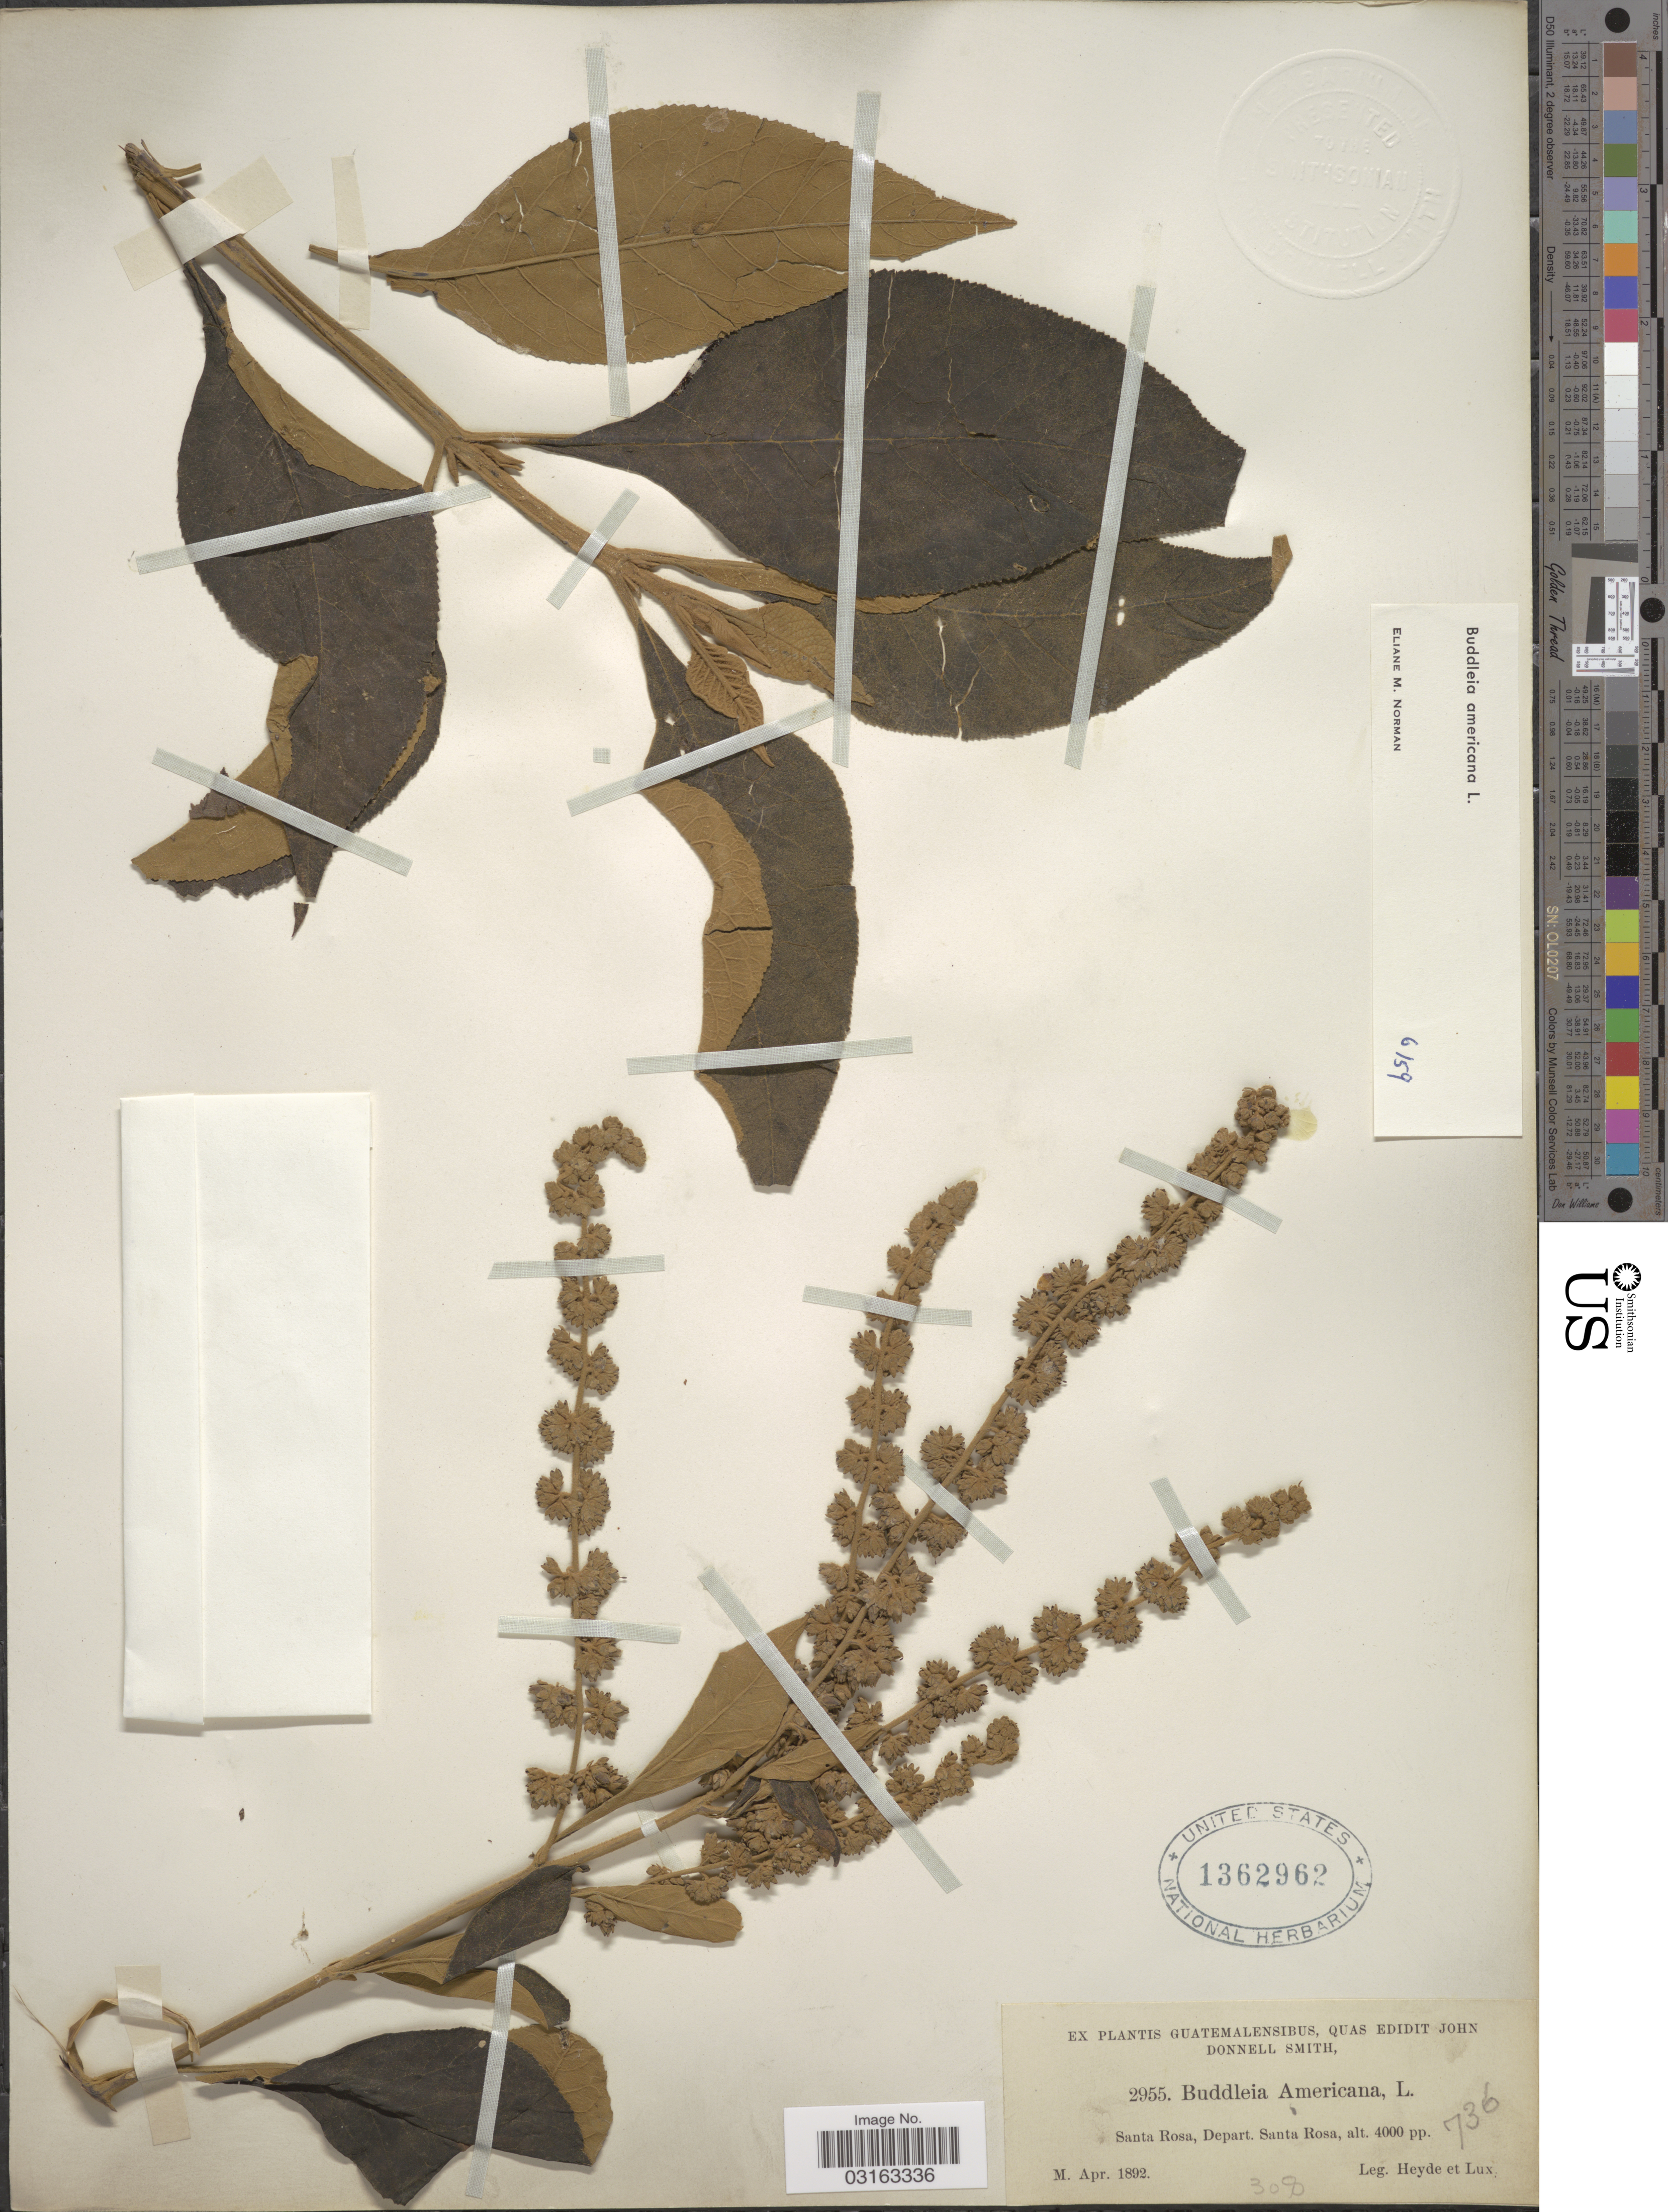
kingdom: Plantae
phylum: Tracheophyta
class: Magnoliopsida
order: Lamiales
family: Scrophulariaceae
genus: Buddleja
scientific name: Buddleja americana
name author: L.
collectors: Heyde & Lux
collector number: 2955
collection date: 1892-04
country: Guatemala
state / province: Santa Rosa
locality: Santa Rosa, Depart. Santa Rosa.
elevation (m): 1219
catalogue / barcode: US 1362962